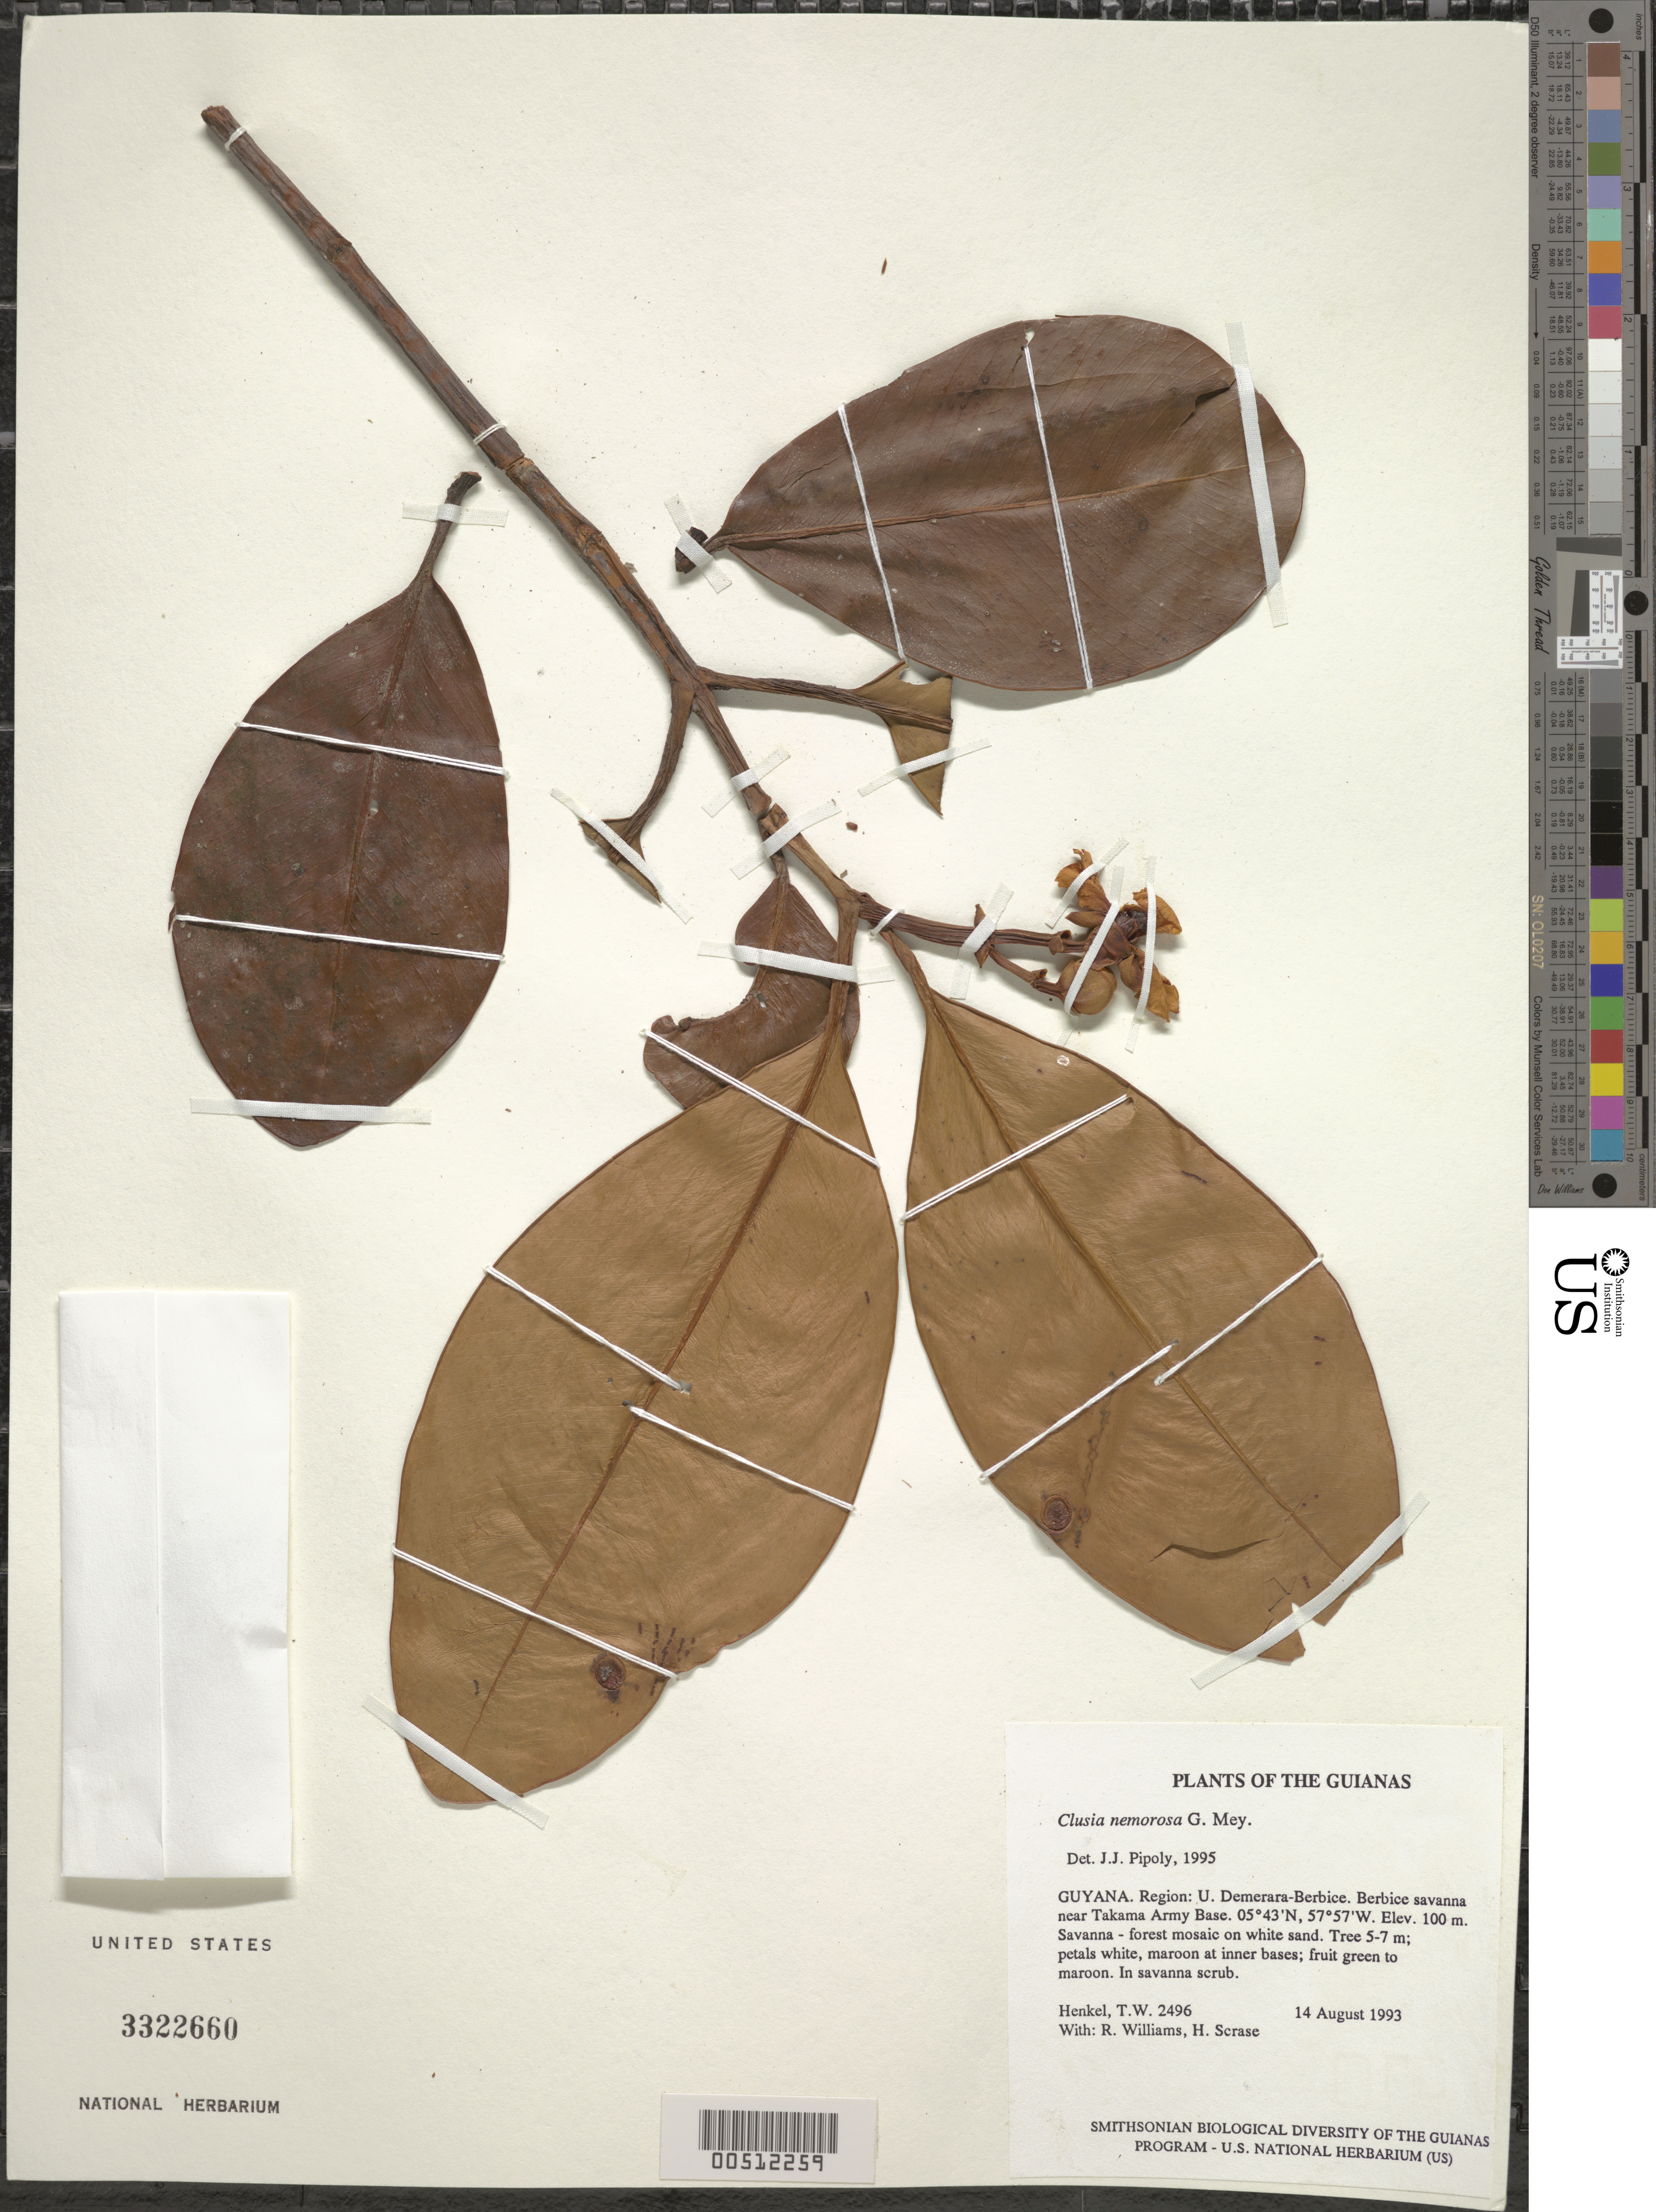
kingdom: Plantae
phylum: Tracheophyta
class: Magnoliopsida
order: Malpighiales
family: Clusiaceae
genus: Clusia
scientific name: Clusia nemorosa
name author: G. Mey.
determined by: Pipoly, J. J., III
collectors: T. Henkel, R. Williams & H. Scrase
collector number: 2496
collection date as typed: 14 August 1993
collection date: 1993-08-14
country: Guyana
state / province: U. Demerara-Berbice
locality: Berbice savanna near Takama Army Base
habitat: Savanna - forest mosaic on white sand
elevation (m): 100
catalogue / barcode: US 3322660